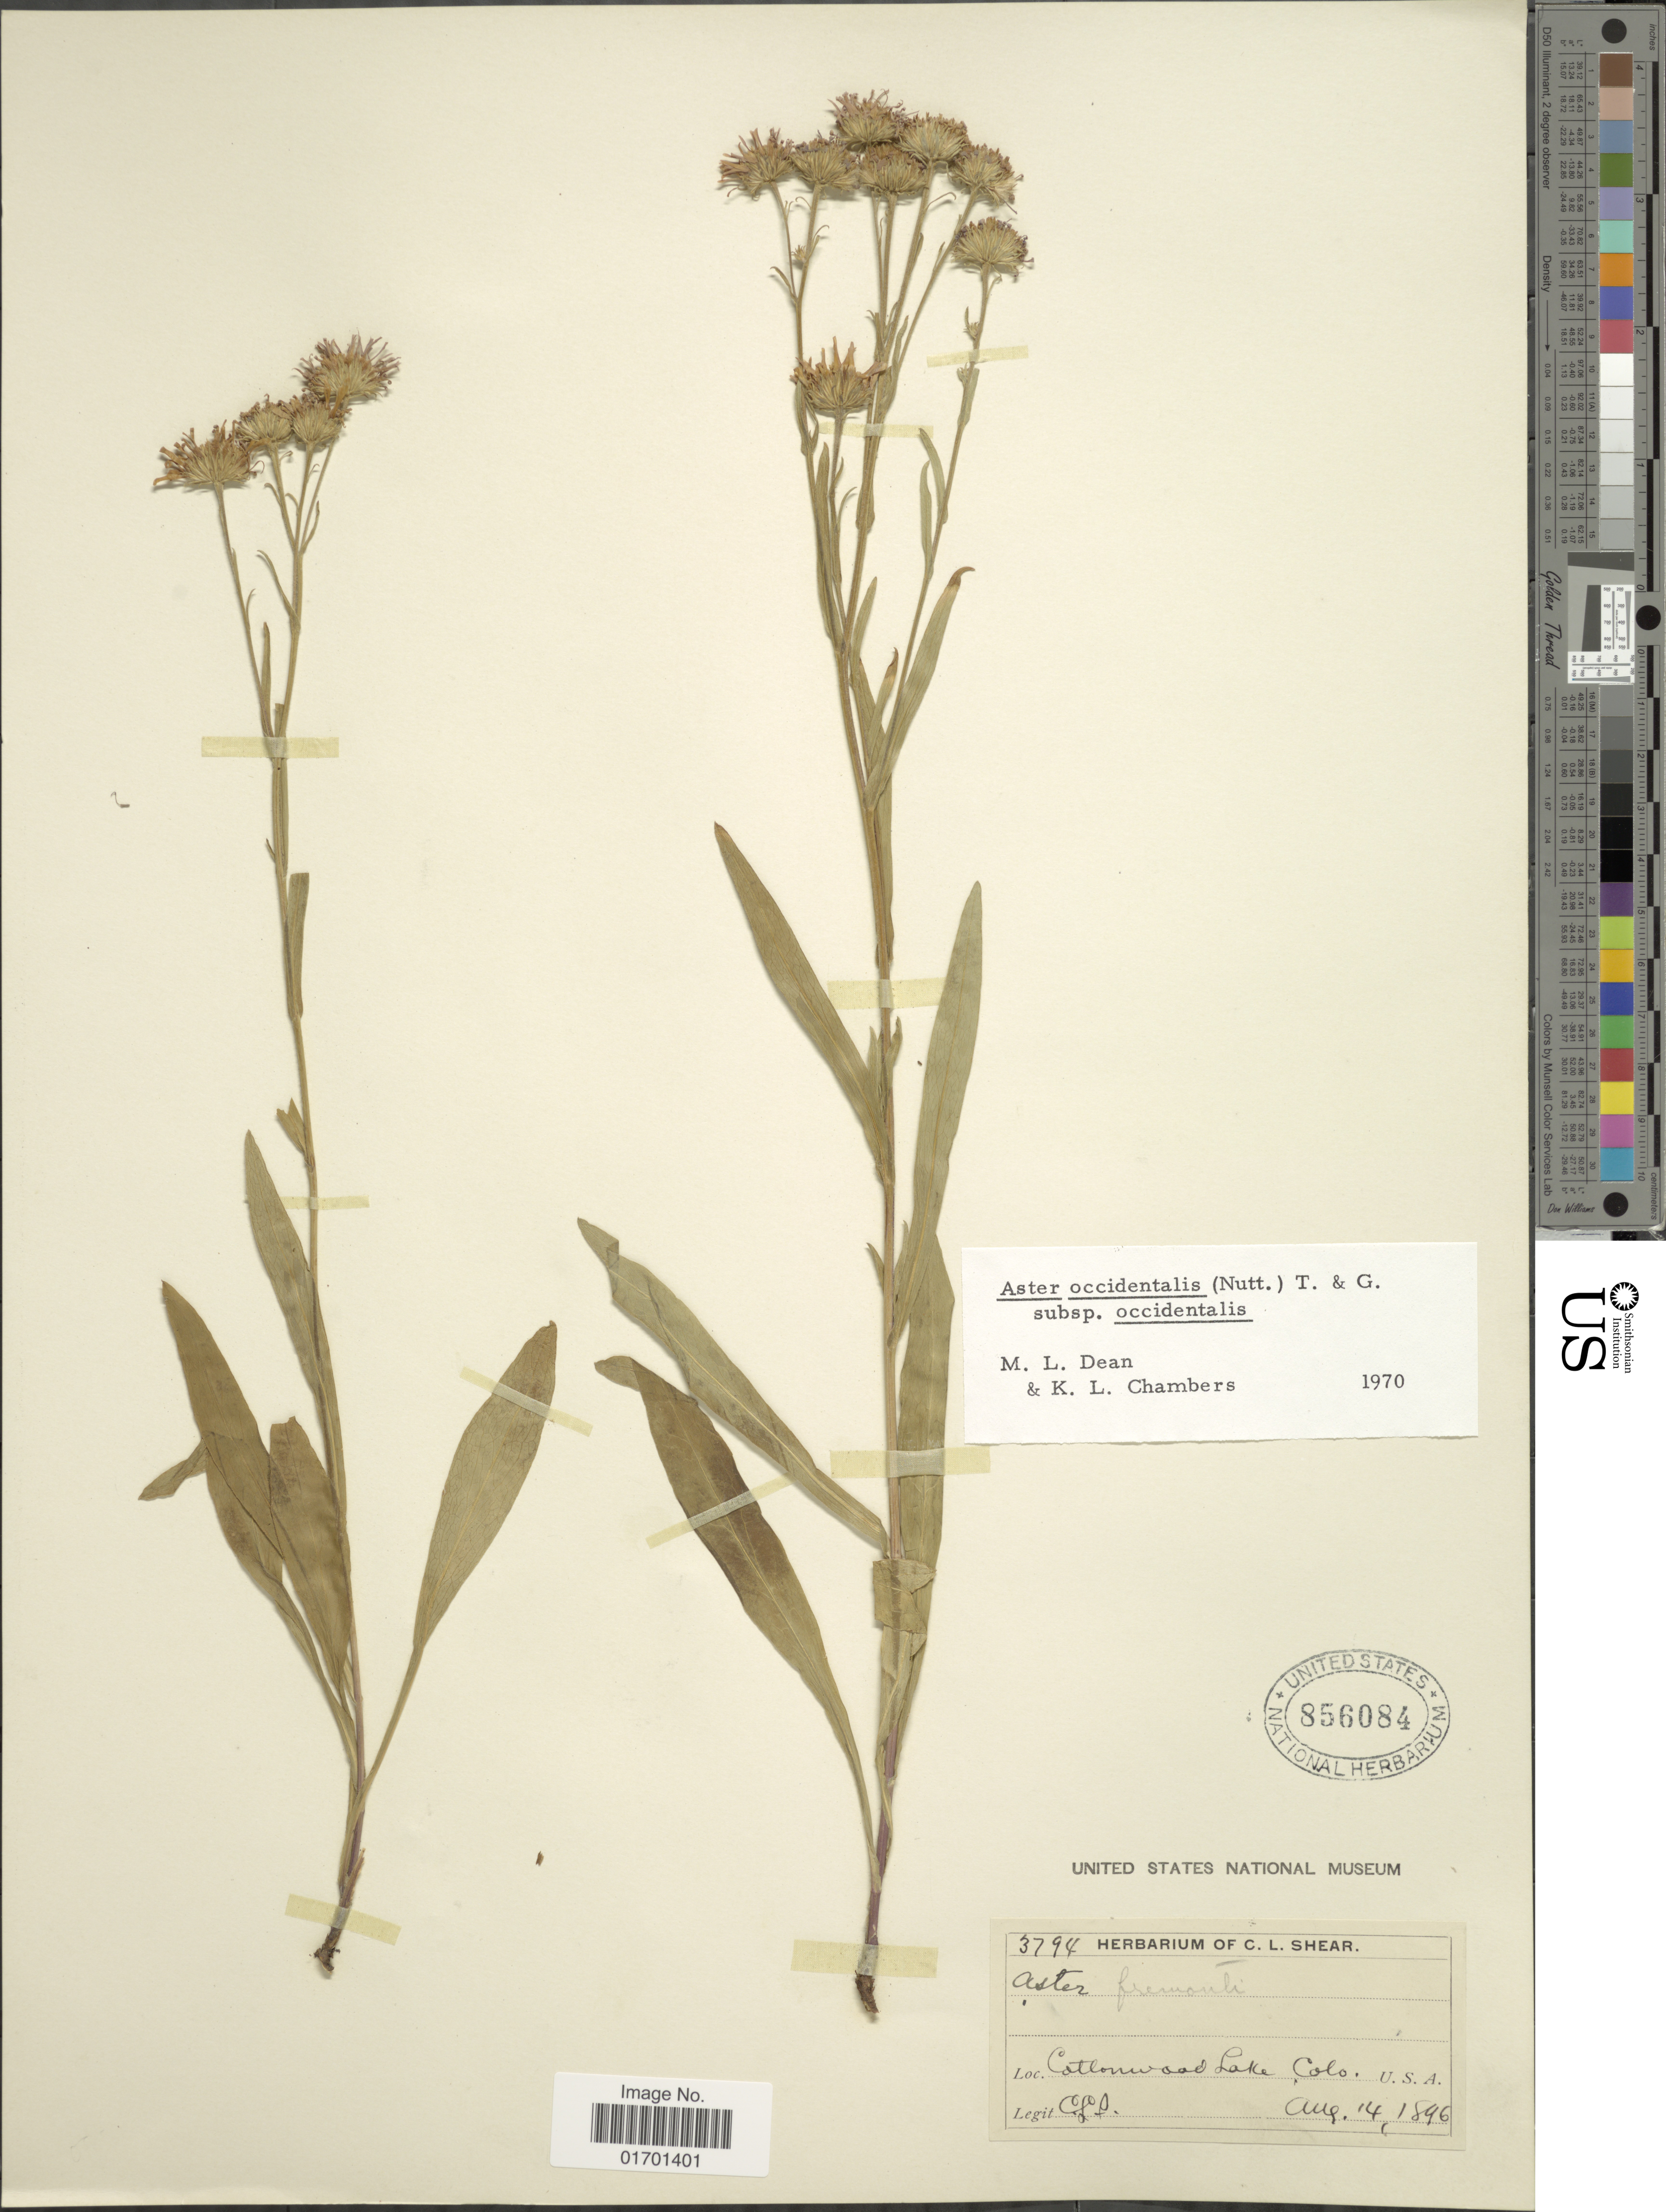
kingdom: Plantae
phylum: Tracheophyta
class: Magnoliopsida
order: Asterales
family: Asteraceae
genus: Symphyotrichum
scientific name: Symphyotrichum spathulatum var. spathulatum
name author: (Lindl.) G.L. Nesom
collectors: C. L. Shear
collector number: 3794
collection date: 1896-08-14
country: United States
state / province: Colorado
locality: Cottonwood Lake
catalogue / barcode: US 856084